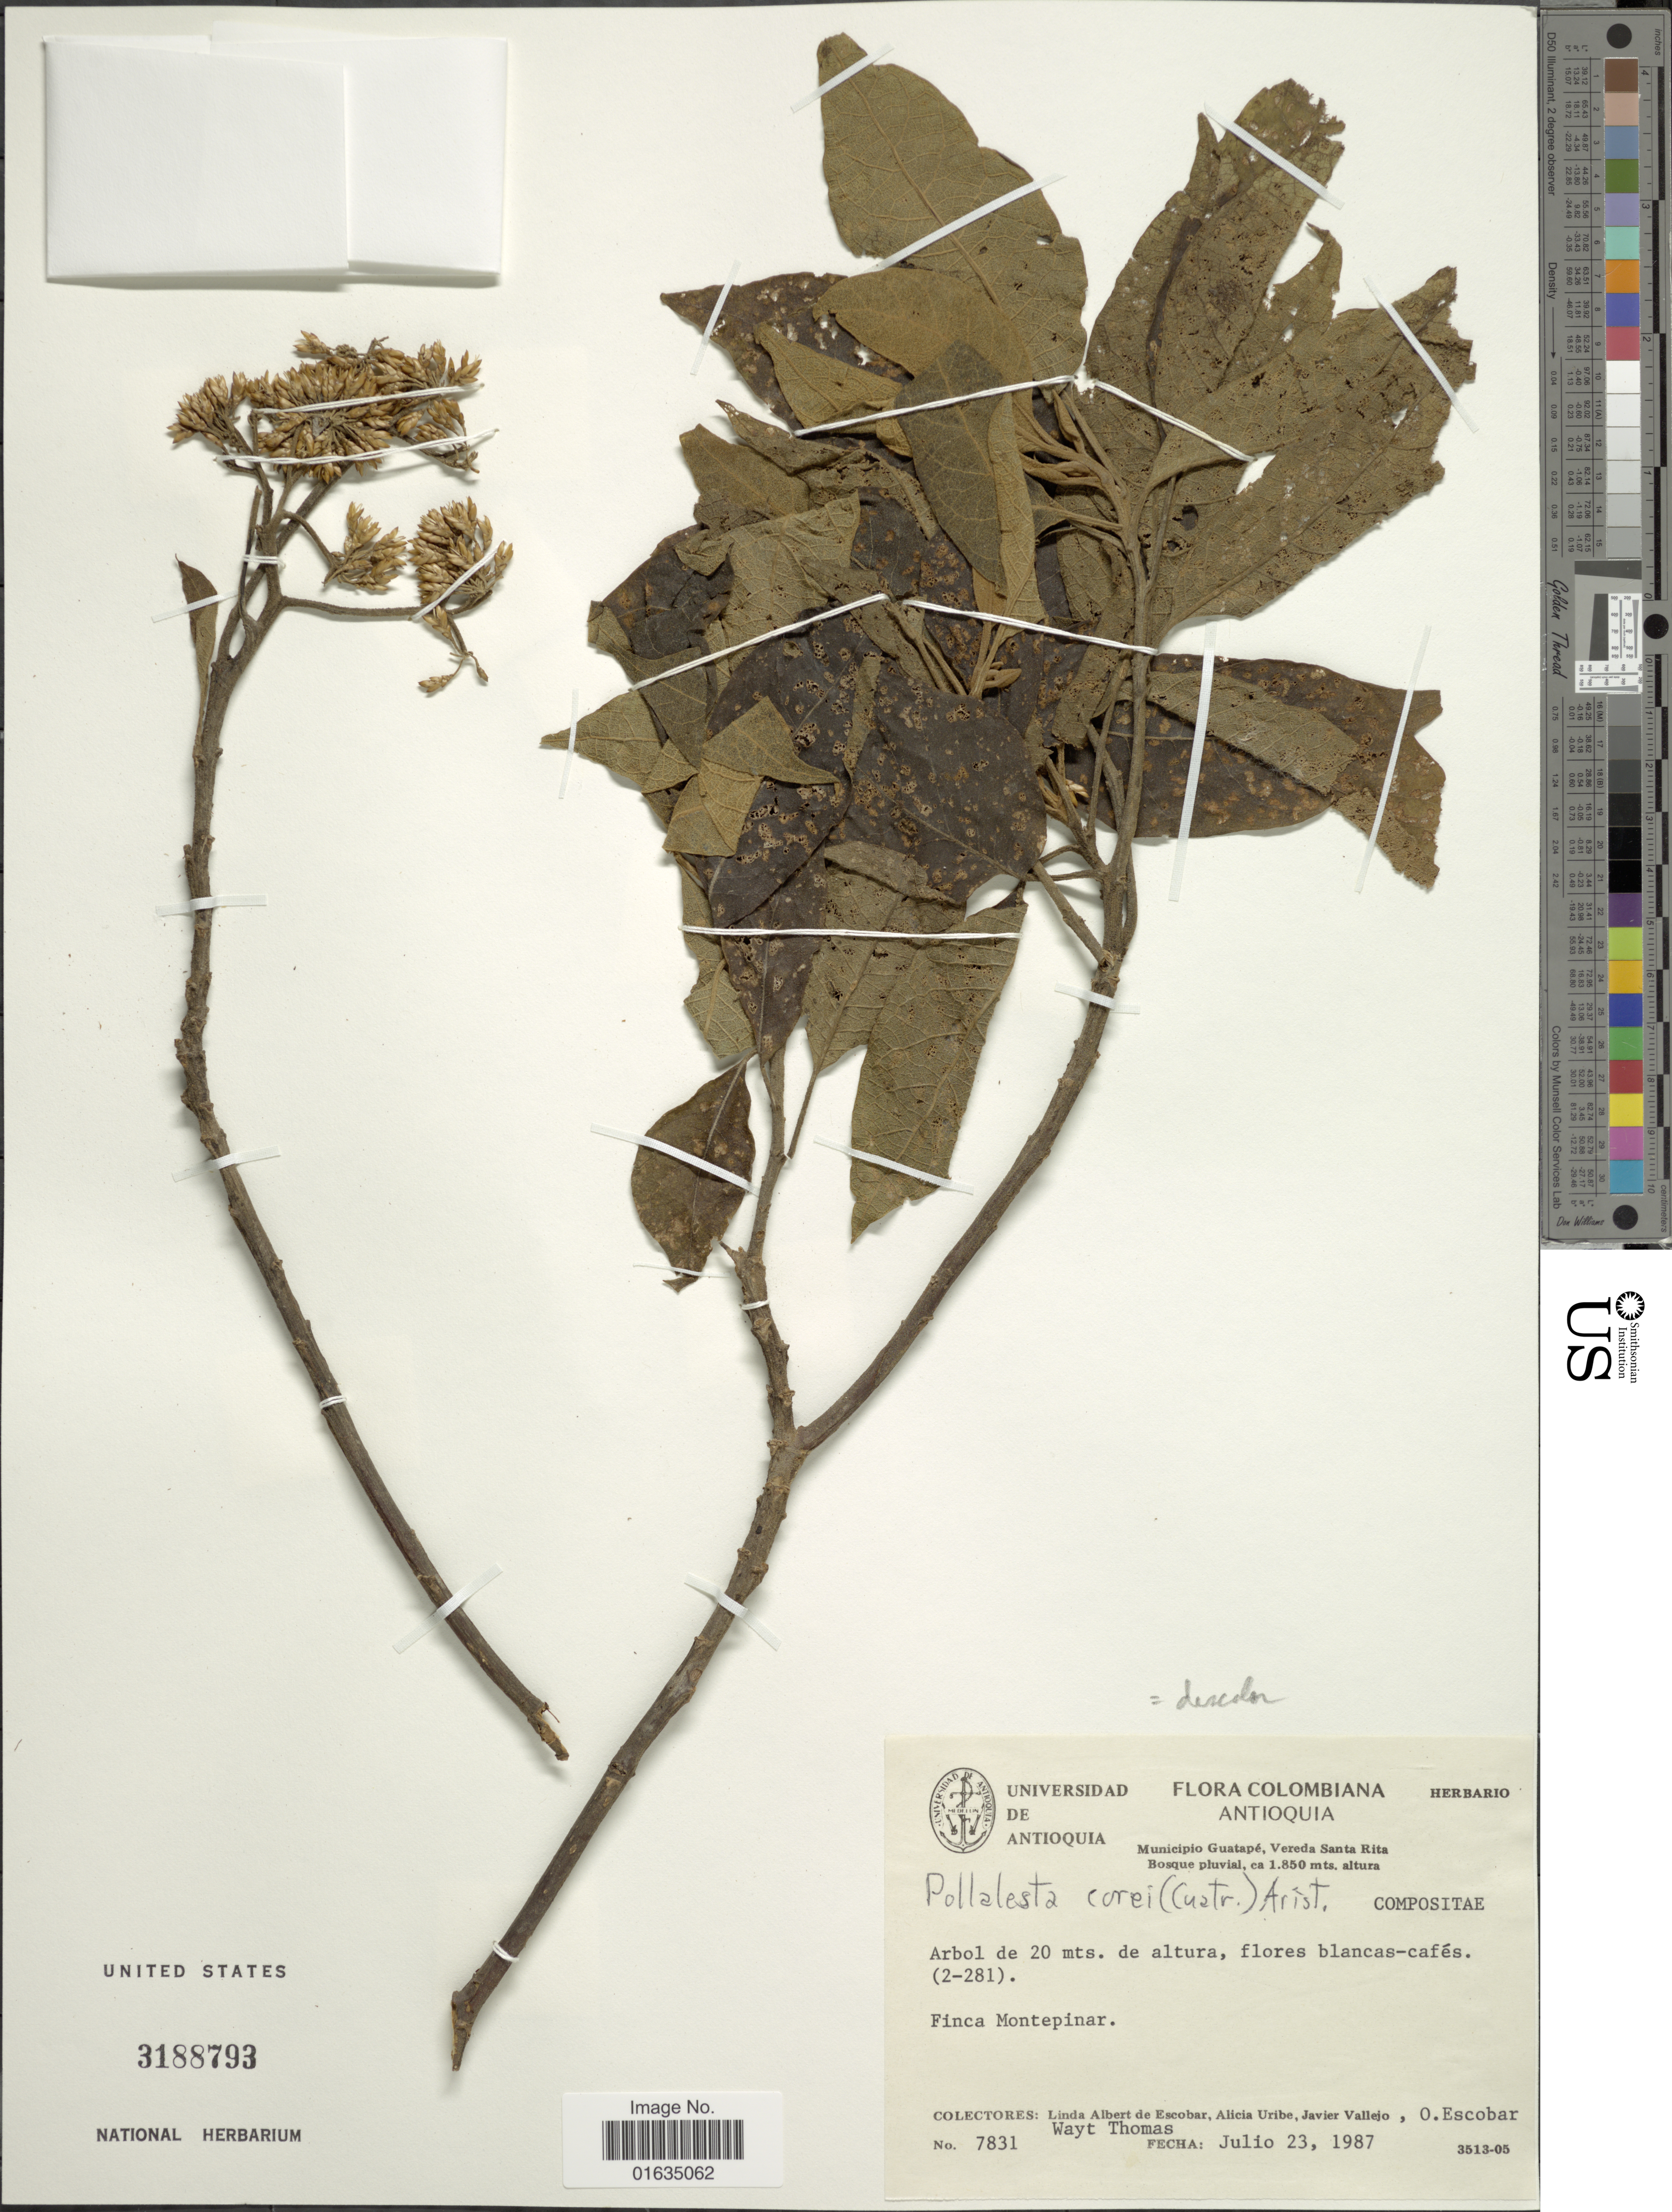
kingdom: Plantae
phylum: Tracheophyta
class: Magnoliopsida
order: Asterales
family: Asteraceae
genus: Pollalesta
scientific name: Pollalesta discolor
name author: (Kunth) Aristeg.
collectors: L. K. de Escobar, A. Uribe, J. Vallejo, O. D. Escobar & W. Thomas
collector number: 7831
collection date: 1987-07-23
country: Colombia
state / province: Antioquia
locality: Colombiana, Municipio Guatape, Vereda Santa Rita, Finca Montepinar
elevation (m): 1850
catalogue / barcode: US 3188793